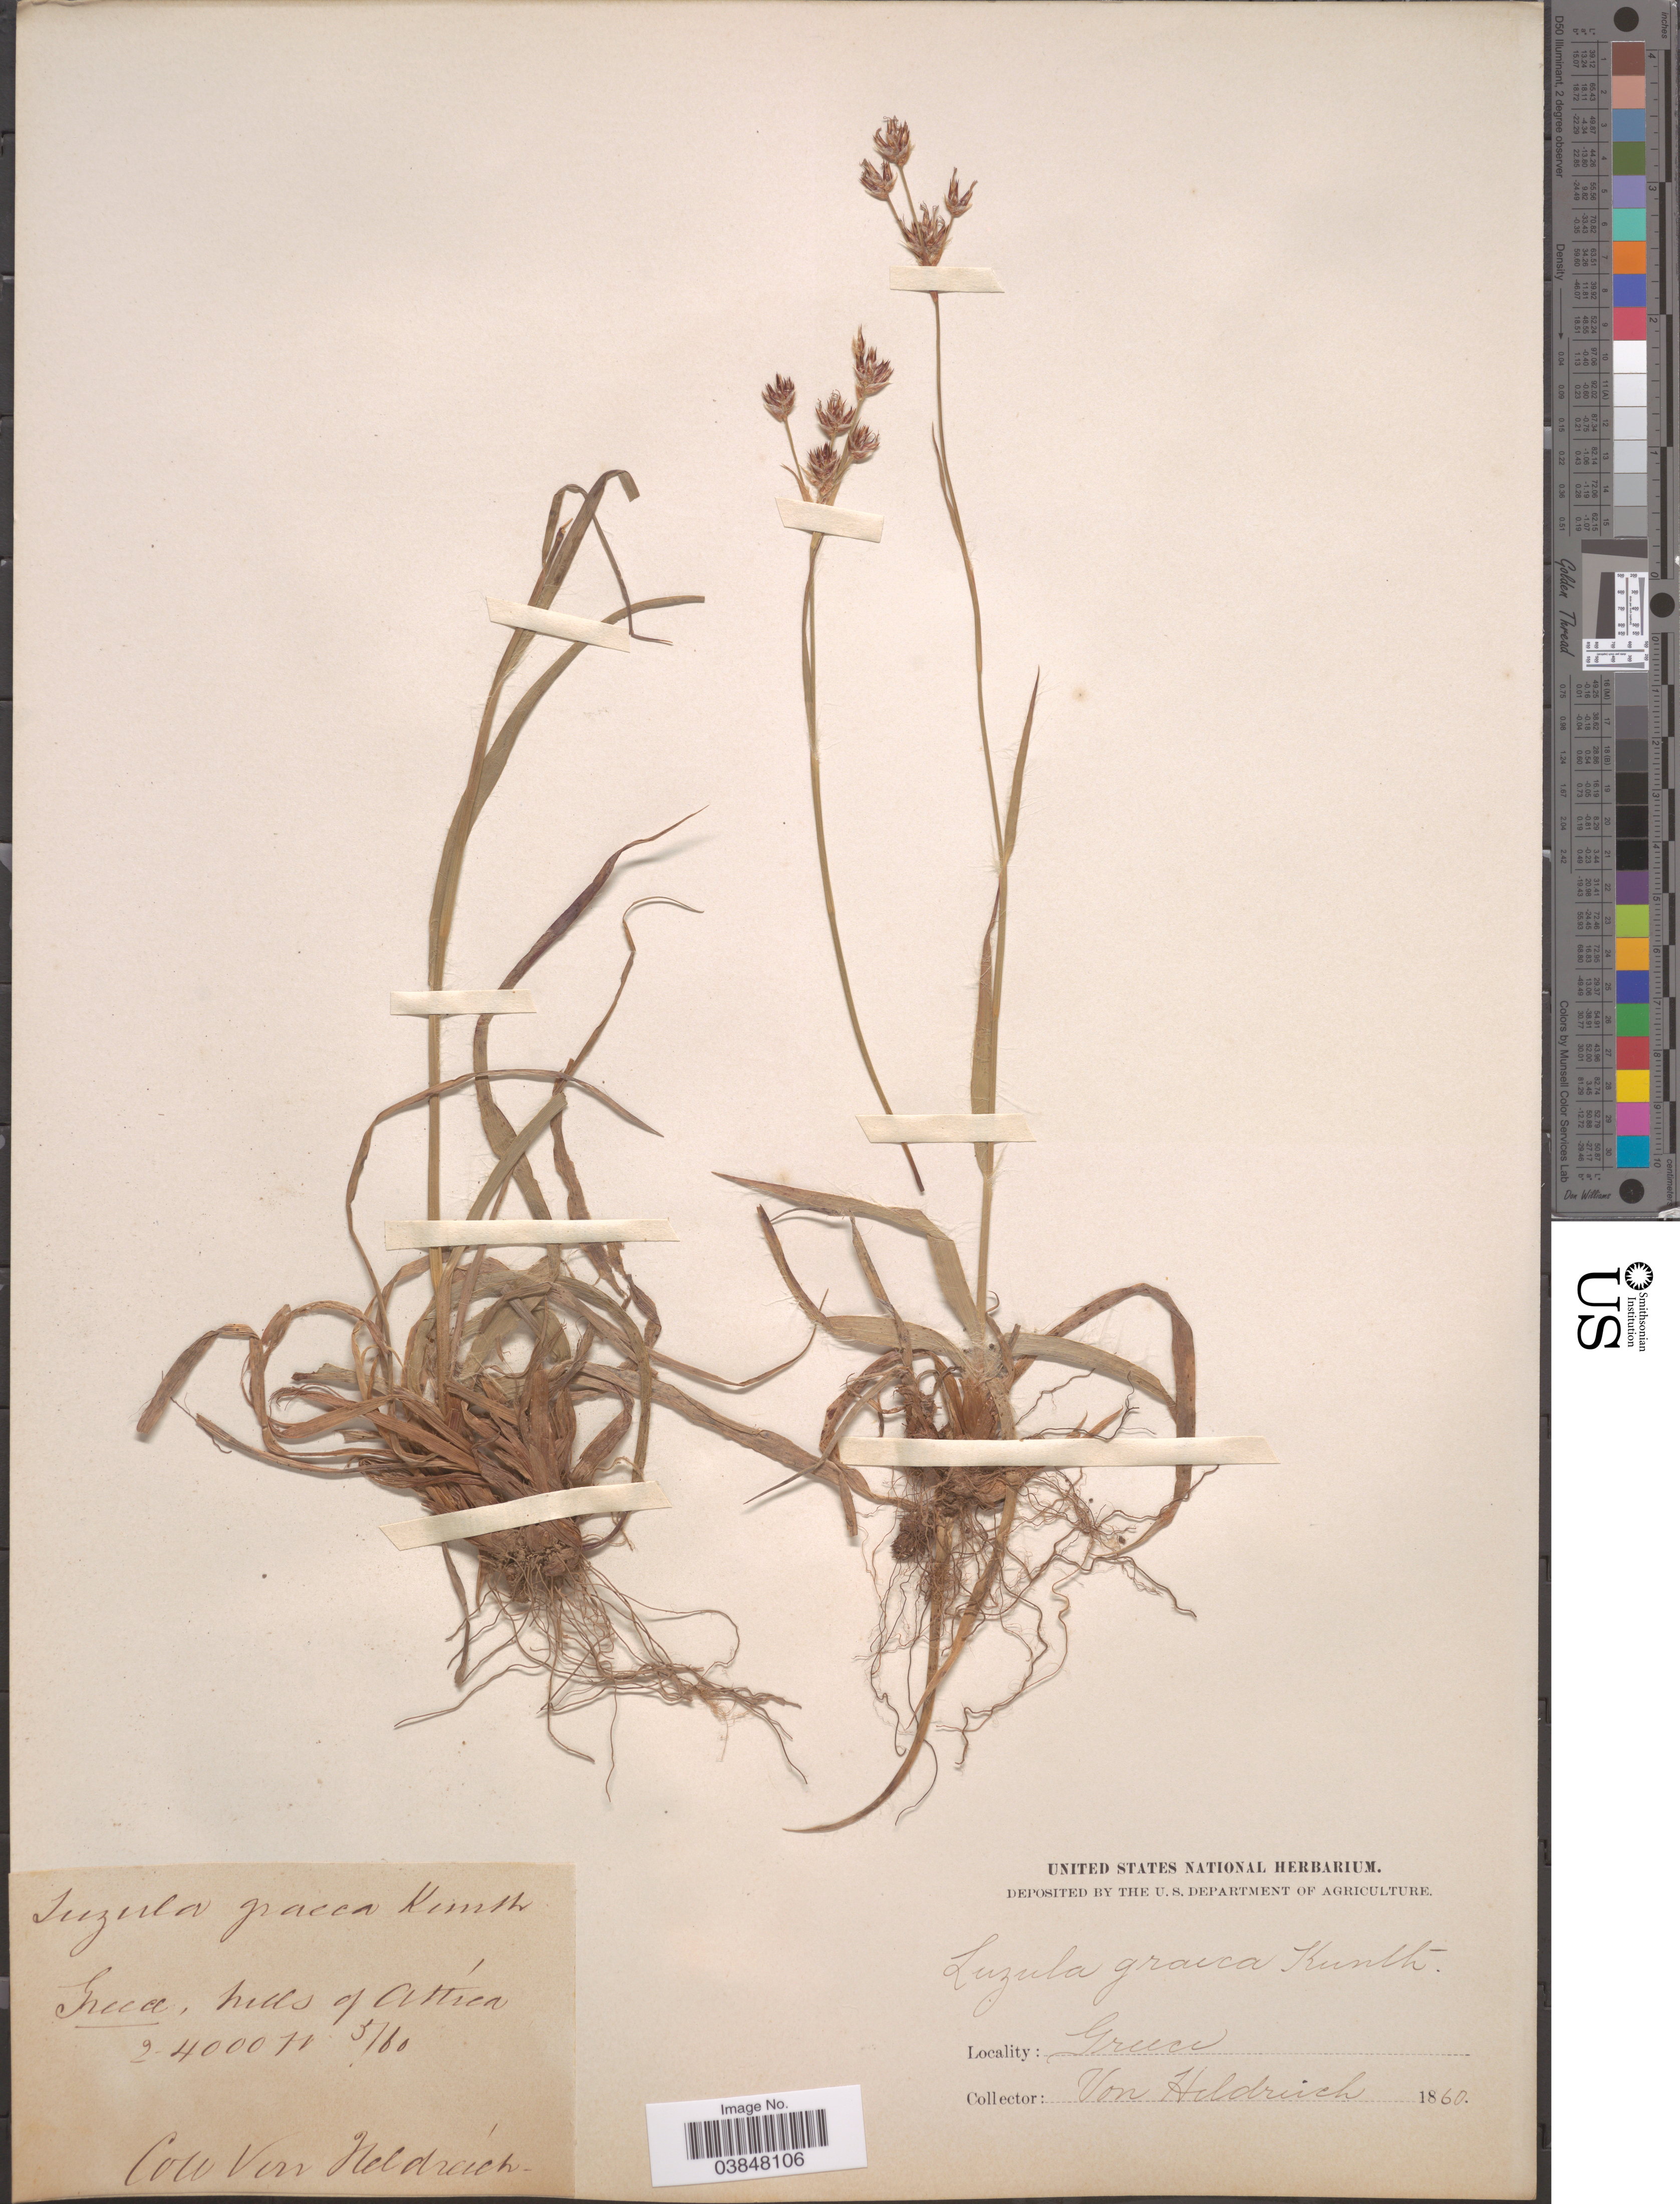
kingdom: Plantae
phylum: Tracheophyta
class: Liliopsida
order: Poales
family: Juncaceae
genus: Luzula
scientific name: Luzula nodulosa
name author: E. Mey.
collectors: Von Heldreich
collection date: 1860-05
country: Greece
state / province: Attica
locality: Hills of Attica.